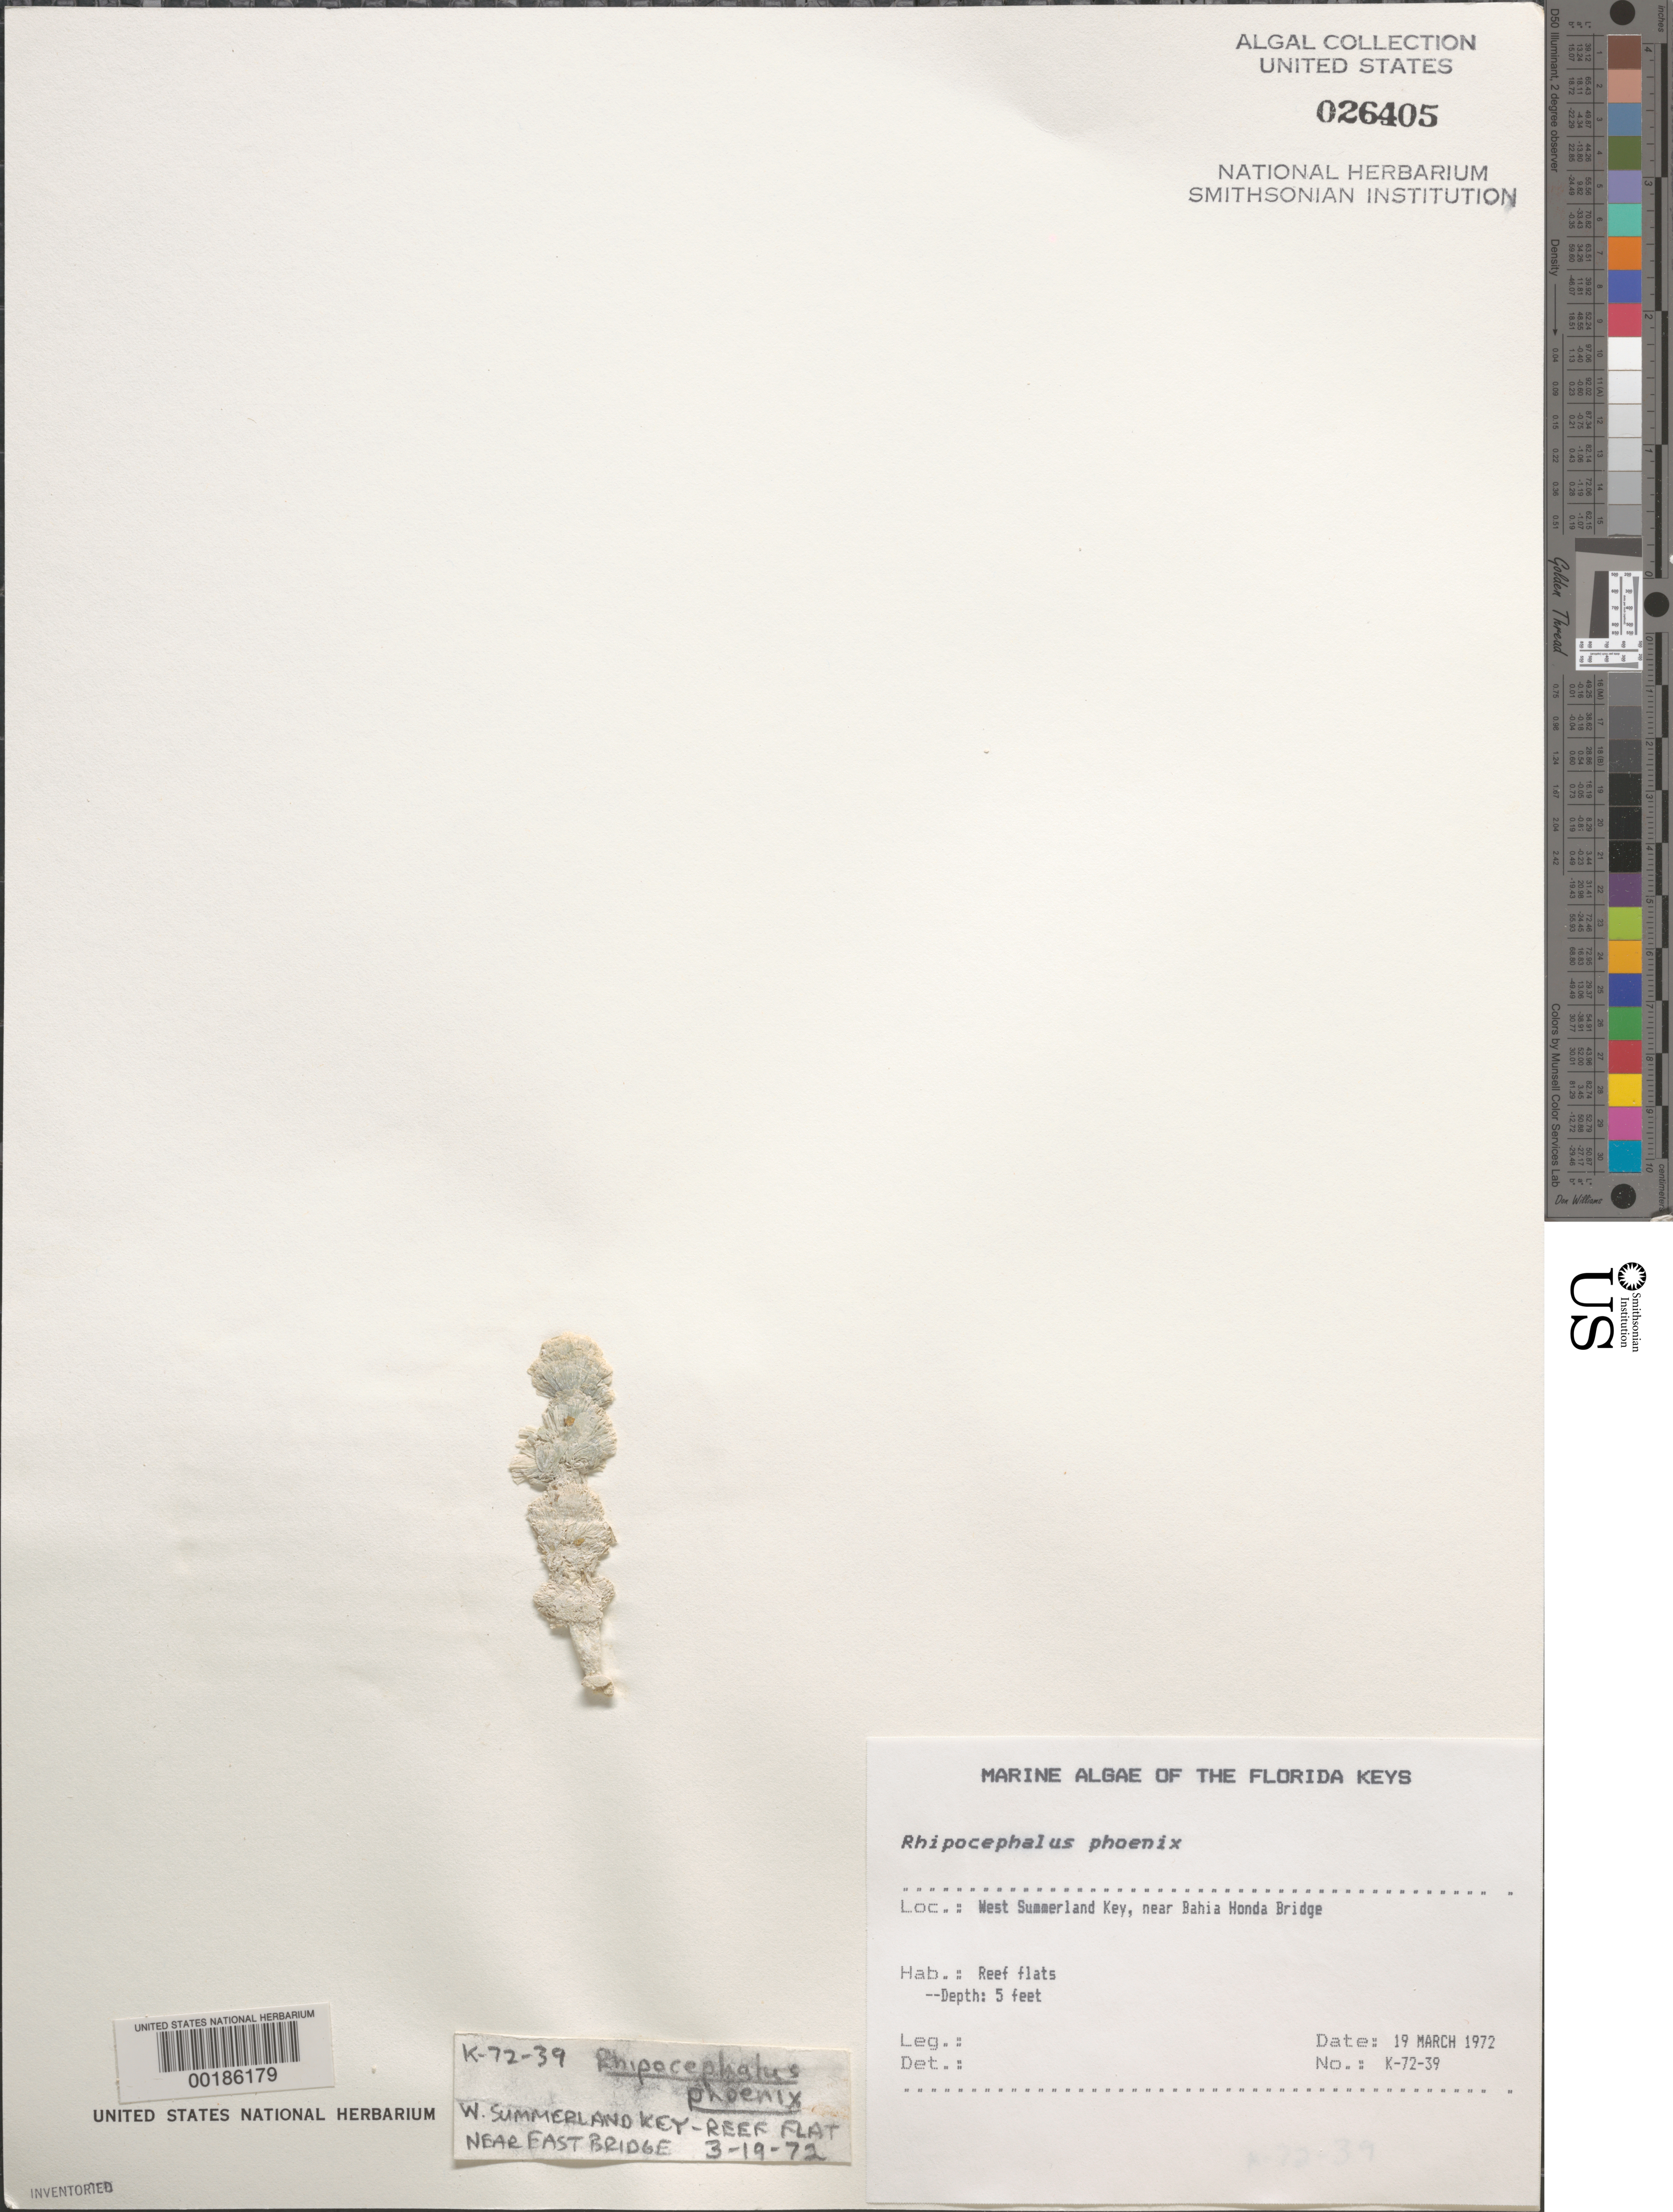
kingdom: Plantae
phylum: Chlorophyta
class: Ulvophyceae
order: Bryopsidales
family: Udoteaceae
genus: Rhipocephalus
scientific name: Rhipocephalus phoenix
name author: (J. Ellis & Sol.) Kütz.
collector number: K-72-39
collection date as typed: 19 Mar 1972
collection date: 1972-03-19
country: United States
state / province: Florida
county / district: Monroe County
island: West Summerland Key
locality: Near Bahia Honda Bridge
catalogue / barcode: US 26405